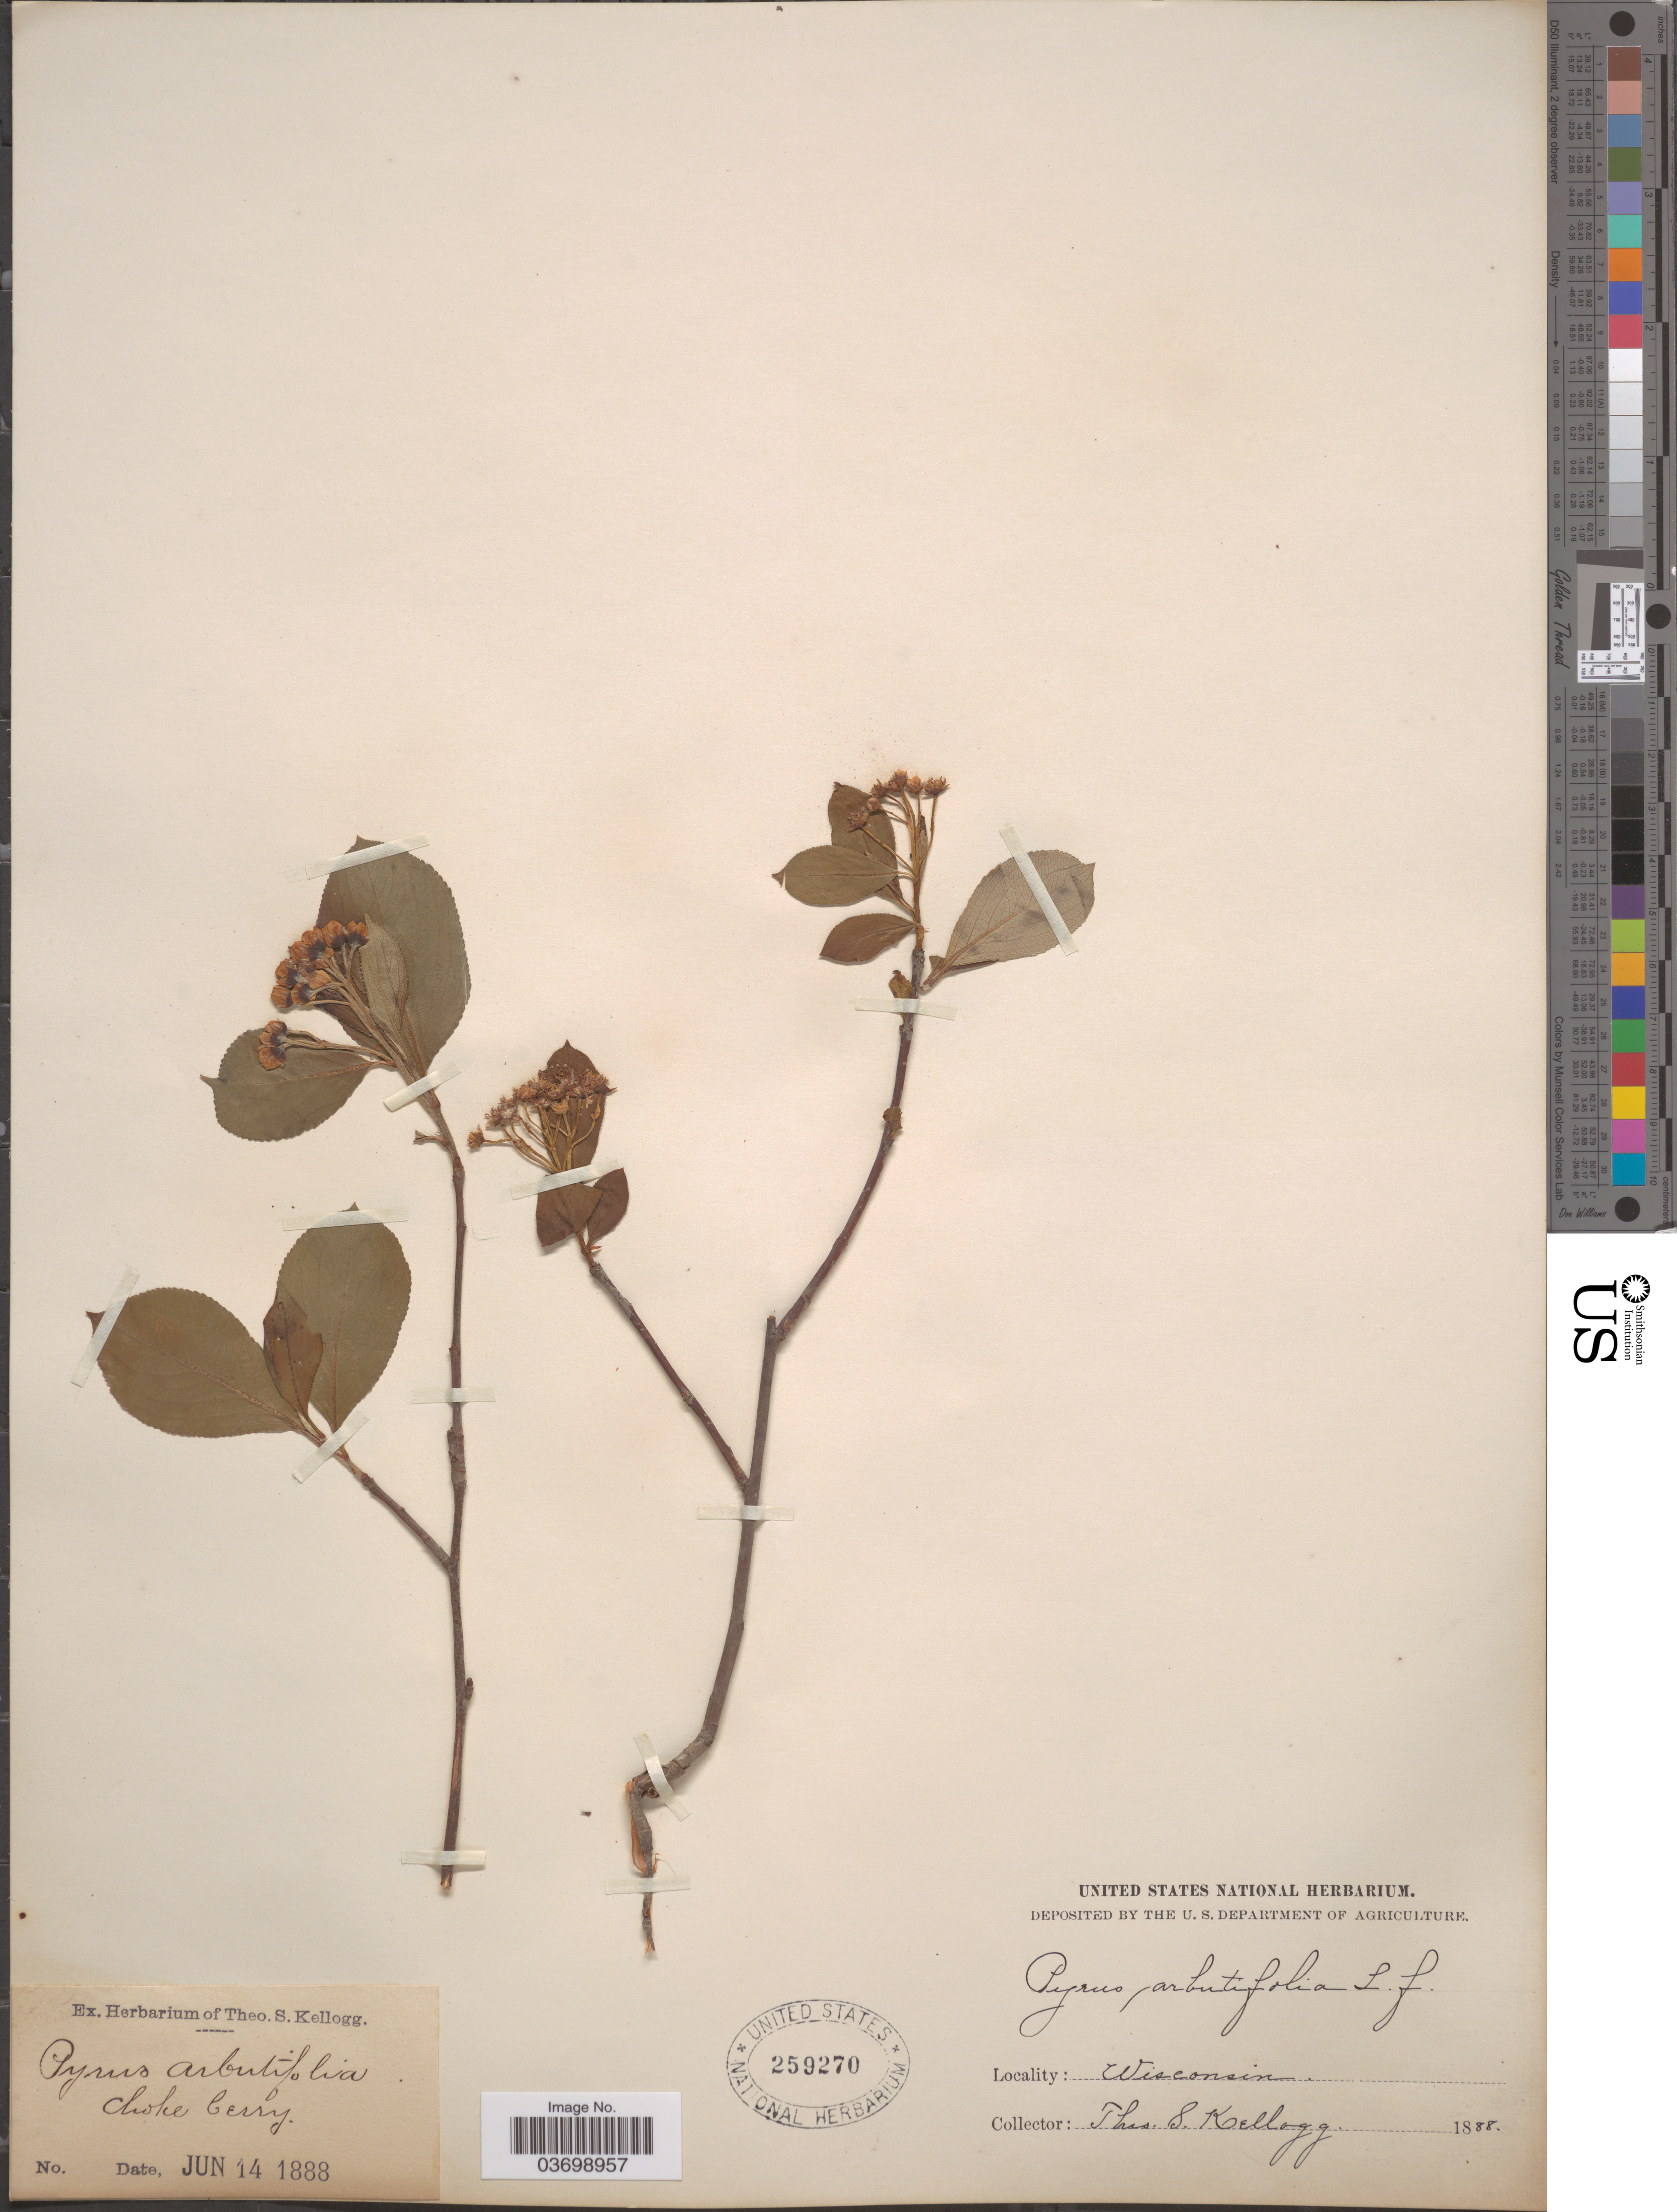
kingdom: Plantae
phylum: Tracheophyta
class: Magnoliopsida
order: Rosales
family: Rosaceae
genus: Aronia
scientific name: Aronia melanocarpa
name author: (Michx.) Elliott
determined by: Strong, M. T., (US), Smithsonian Institution - National Museum of Natural History (UNITED STATES)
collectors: T. S. Kellogg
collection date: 1888-06-14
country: United States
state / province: Wisconsin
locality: Choke Cerry.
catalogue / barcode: US 259270